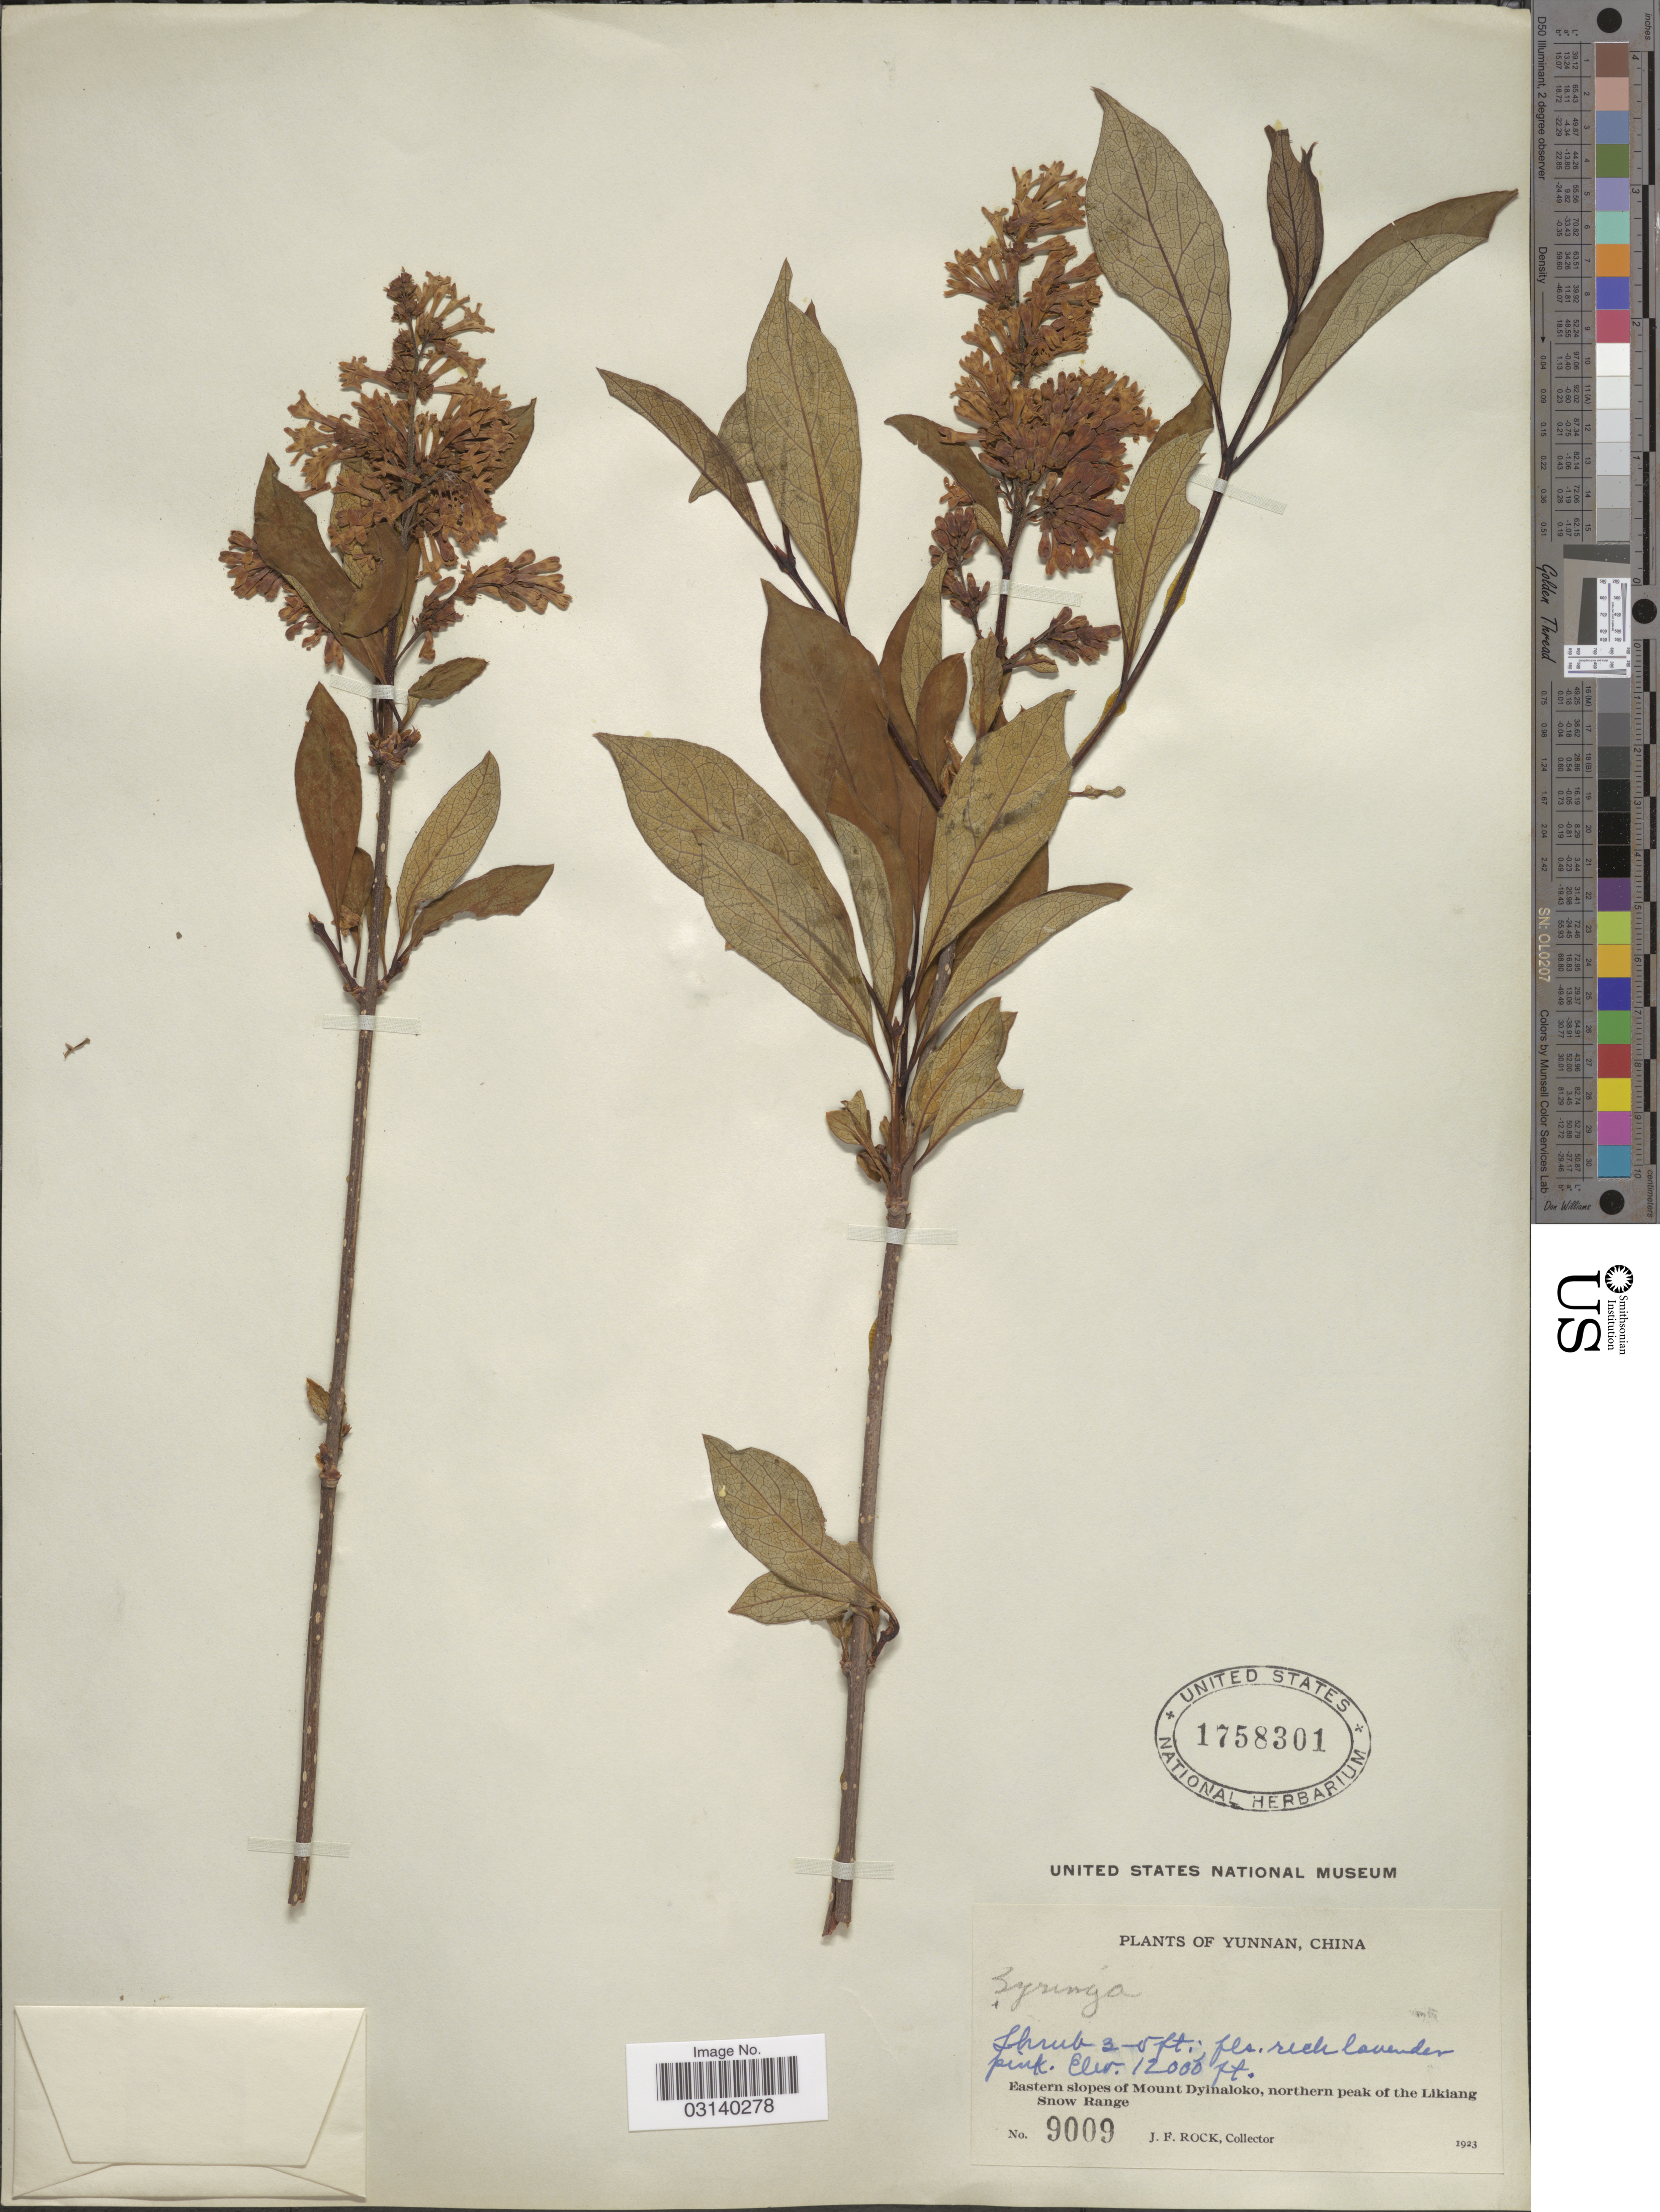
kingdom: Plantae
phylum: Tracheophyta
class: Magnoliopsida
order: Lamiales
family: Oleaceae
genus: Syringa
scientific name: Syringa sp.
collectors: J. Rock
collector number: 9009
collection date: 1923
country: China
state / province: Yunnan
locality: Eastern slopes of Mount Dyinaloko, northern peak of the Likiang Snow Range.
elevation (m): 3658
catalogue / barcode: US 1758301